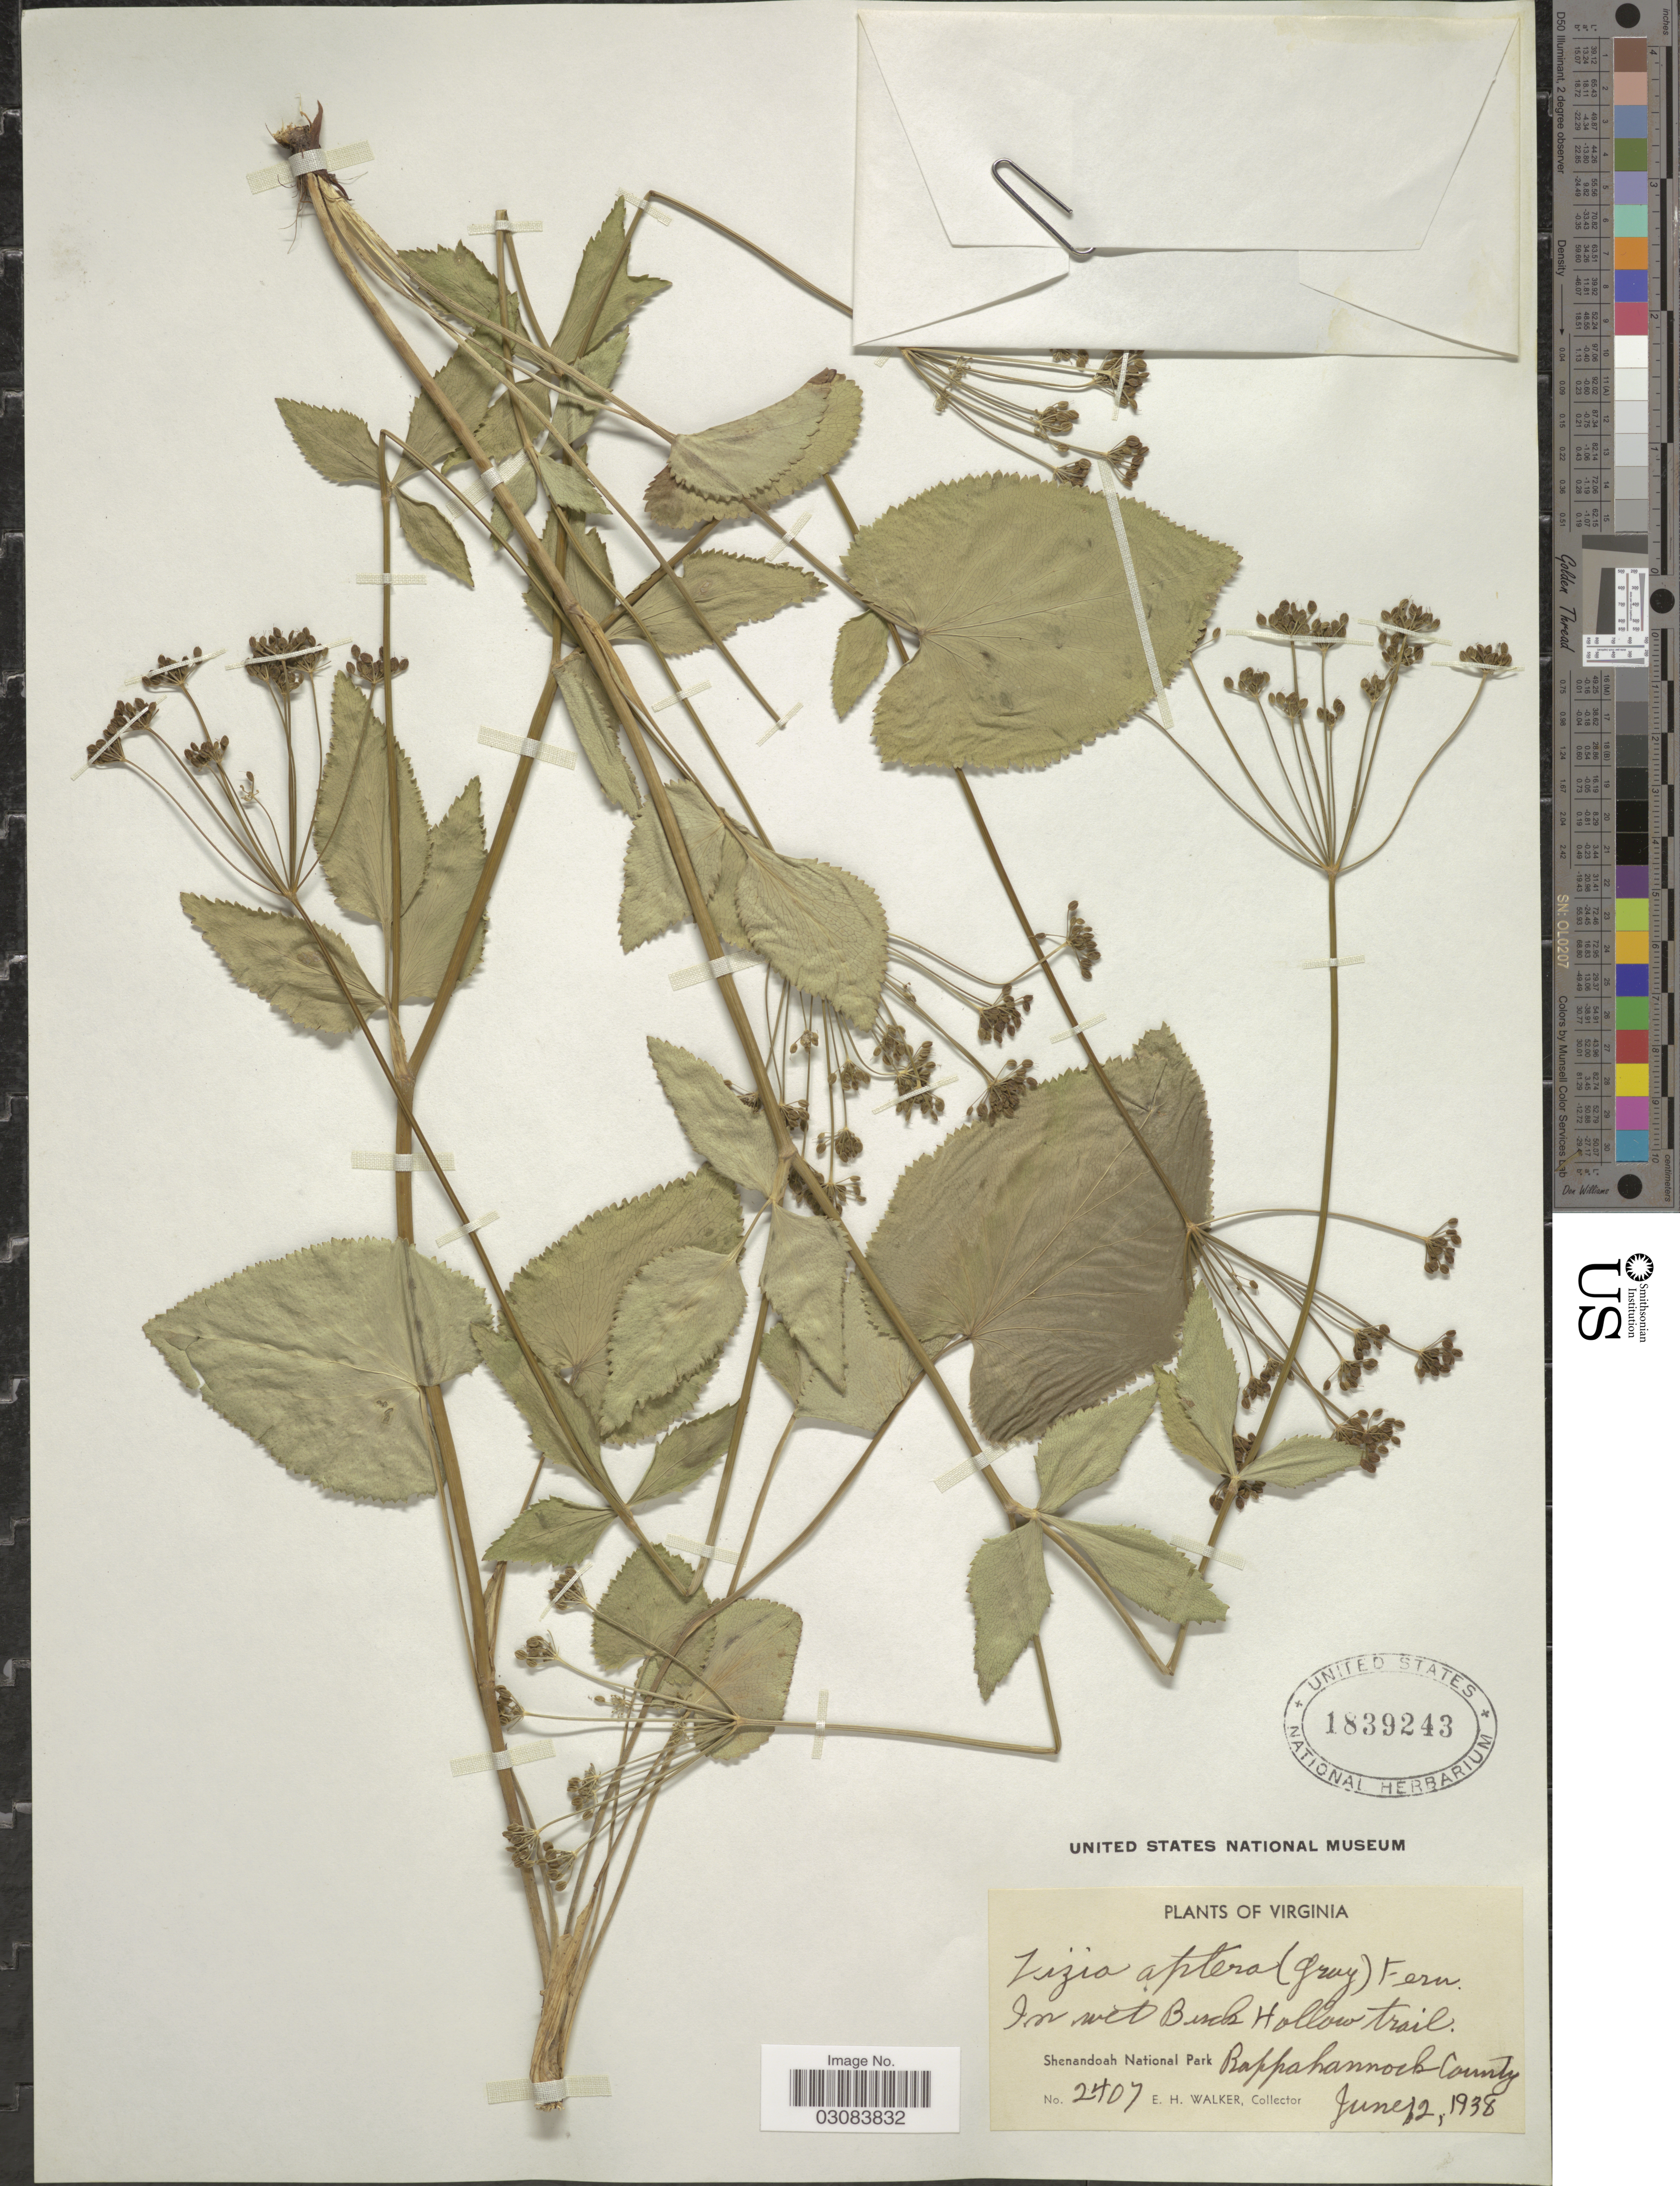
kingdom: Plantae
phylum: Tracheophyta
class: Magnoliopsida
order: Apiales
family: Apiaceae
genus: Zizia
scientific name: Zizia aptera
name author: (A. Gray) Fernald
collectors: E. H. Walker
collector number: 2407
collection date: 1938-06-12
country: United States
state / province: Virginia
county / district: Rappahannock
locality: In wet Birch Hollow trail. Shenandoah National Park. Rappahannock County.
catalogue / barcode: US 1839243